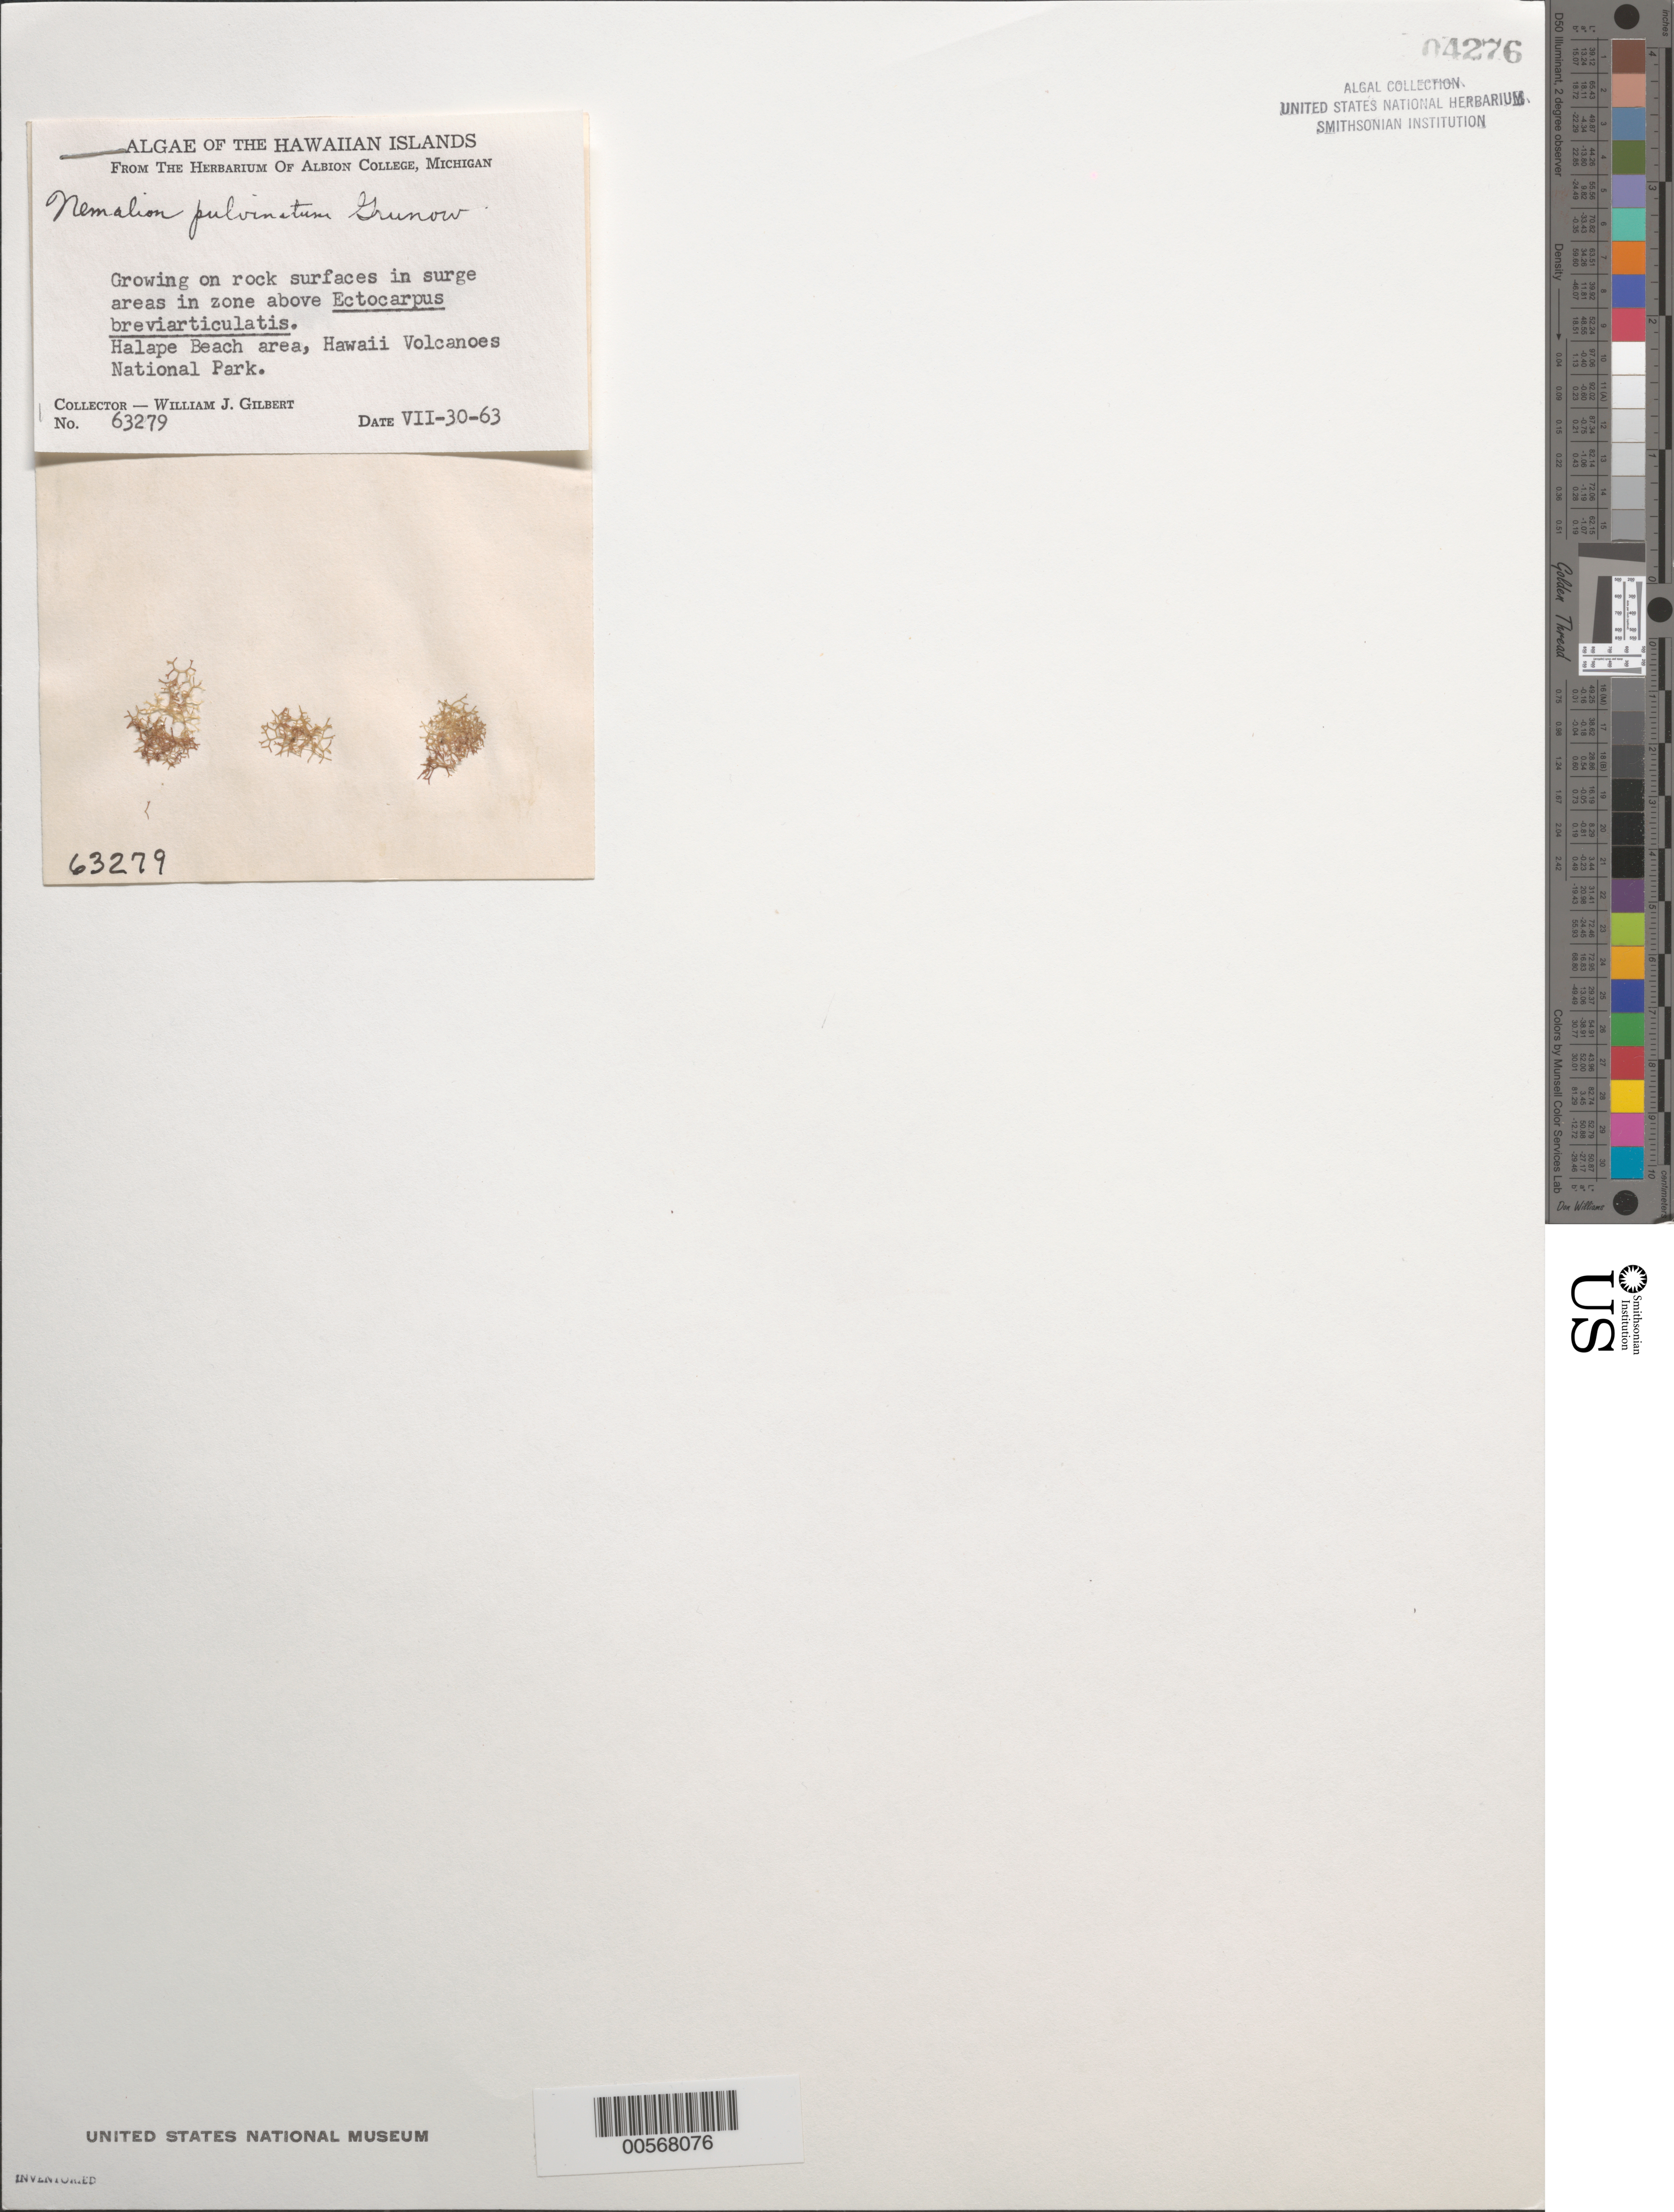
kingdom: Plantae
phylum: Rhodophyta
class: Florideophyceae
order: Nemaliales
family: Liagoraceae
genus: Dermonema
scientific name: Dermonema pulvinatum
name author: (Grunow in) K.C. Fan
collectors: W. J. Gilbert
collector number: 63279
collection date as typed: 30 Jul 1963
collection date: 1963-07-30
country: United States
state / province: Hawaii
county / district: Hawaii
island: Hawaii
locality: Hawaii Volcanoes National Park, Halape Beach area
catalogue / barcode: US 4276